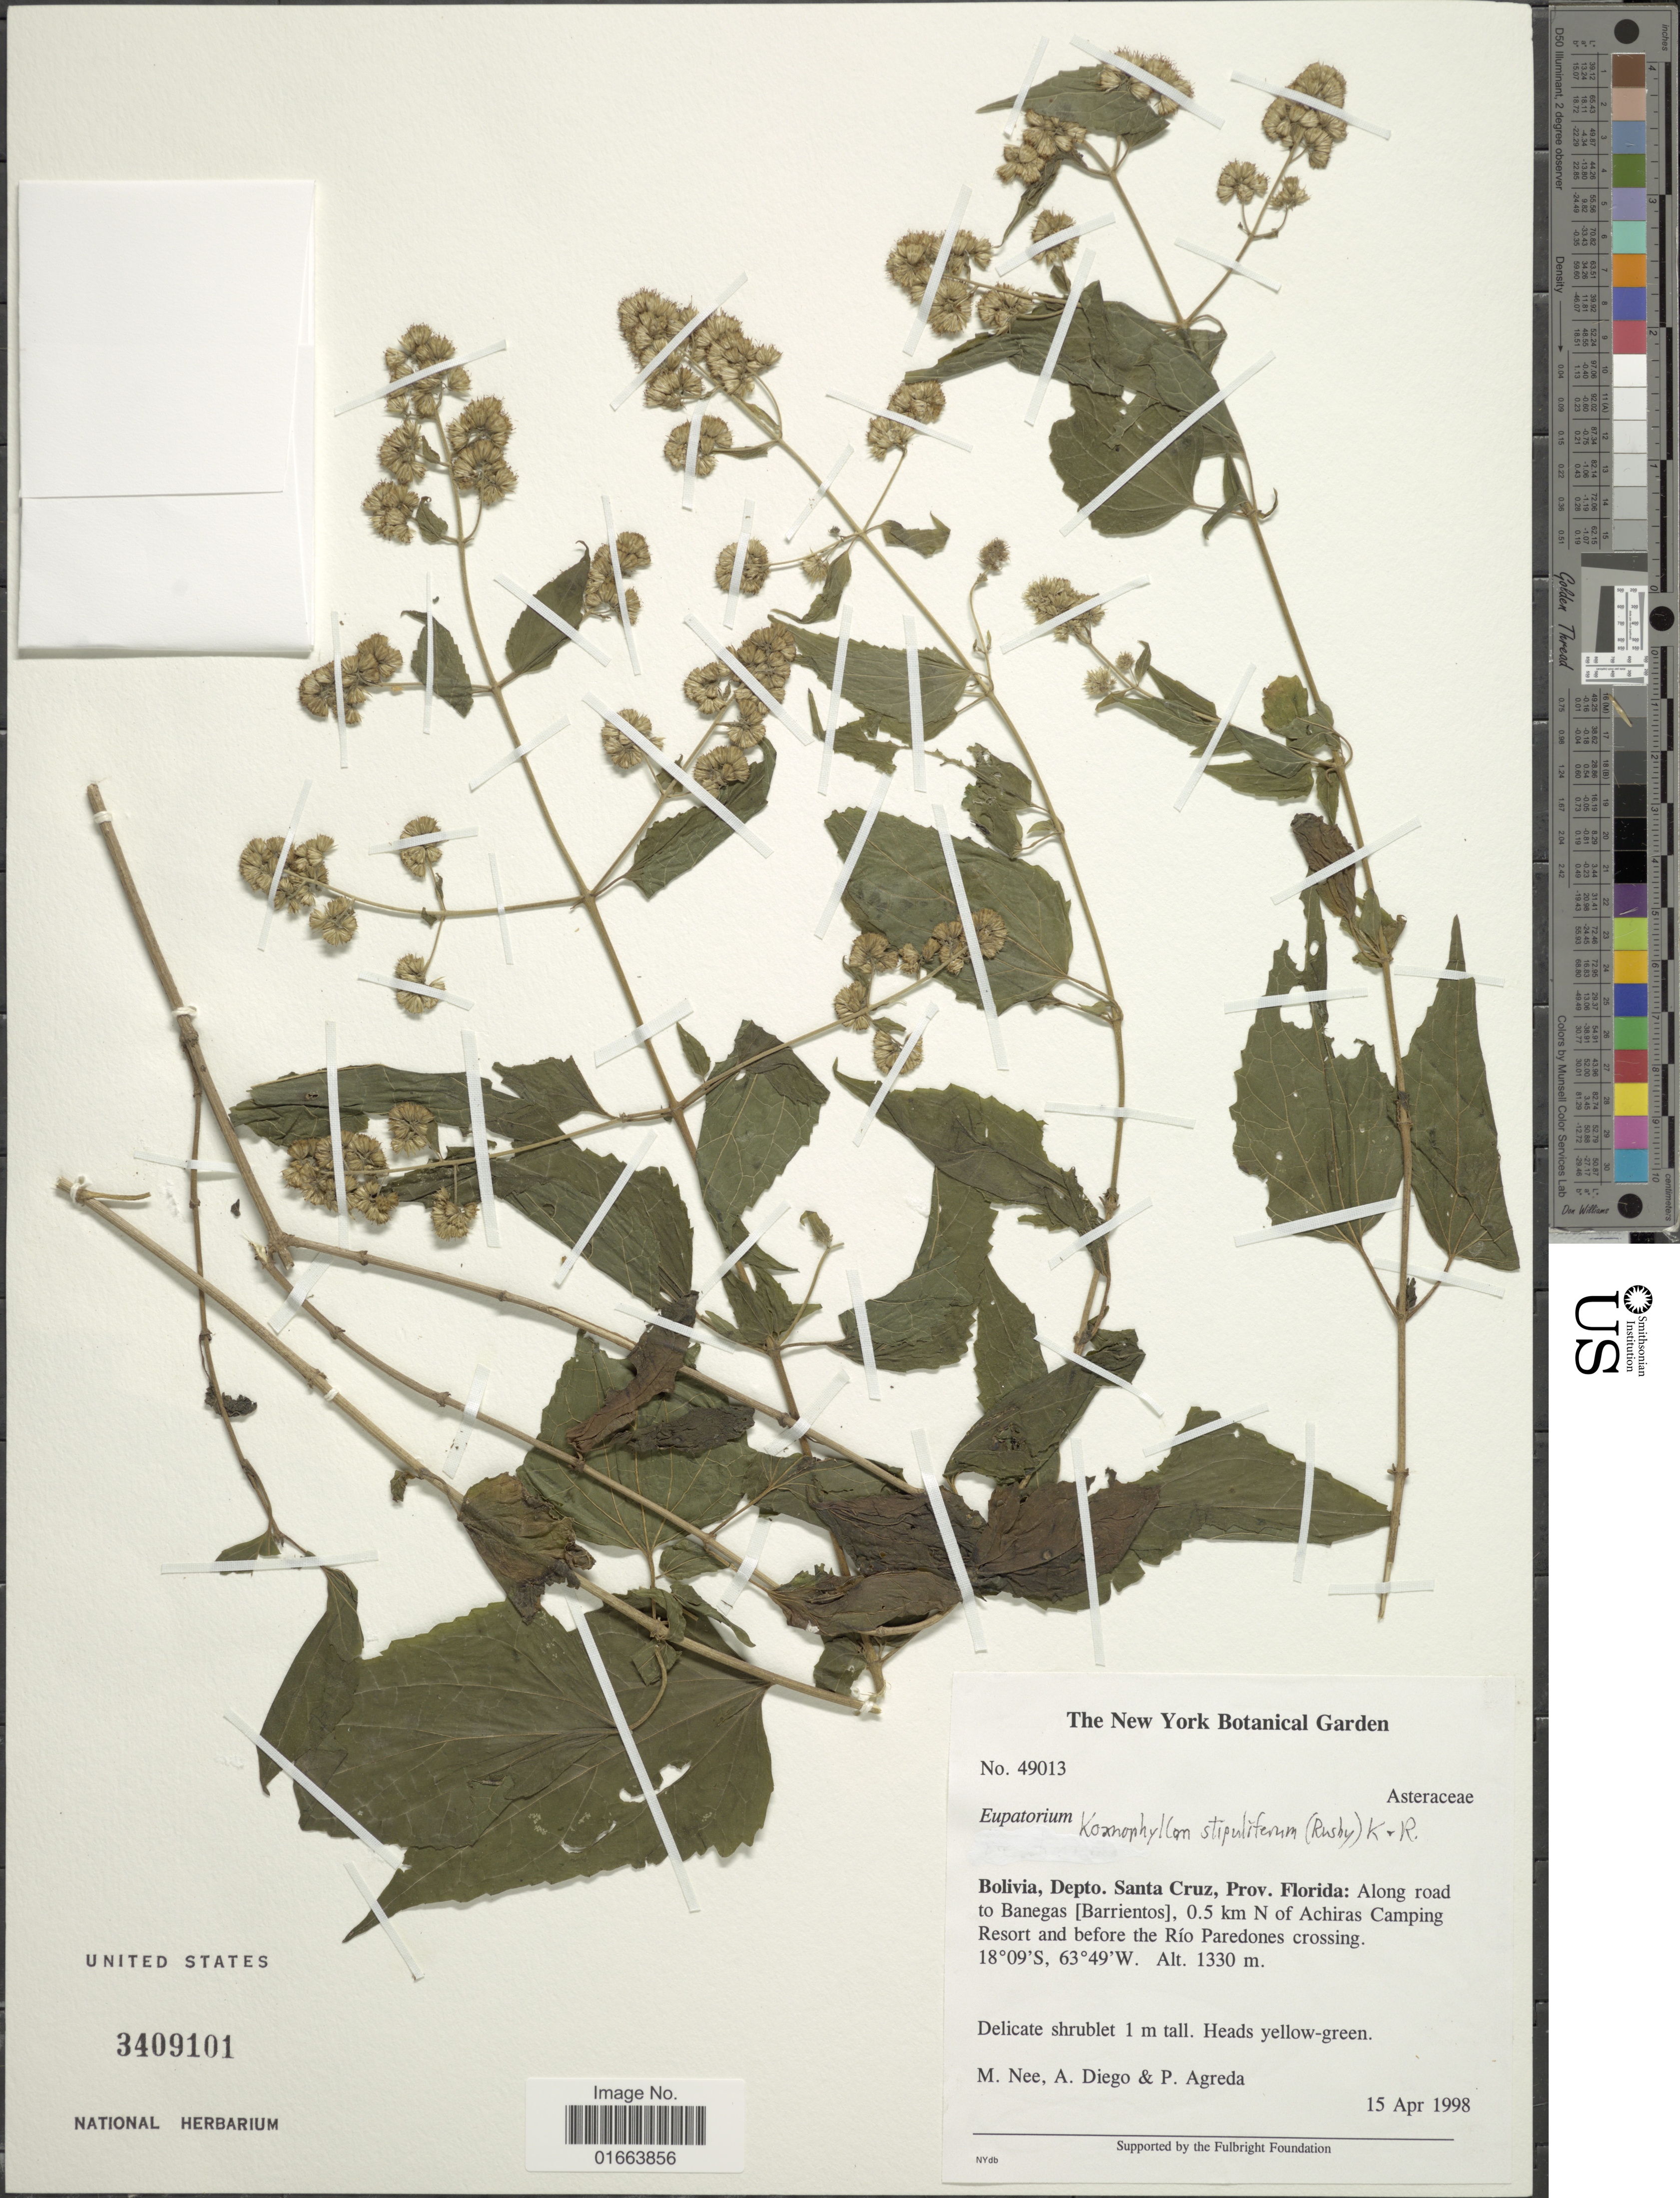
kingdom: Plantae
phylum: Tracheophyta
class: Magnoliopsida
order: Asterales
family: Asteraceae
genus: Koanophyllon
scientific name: Koanophyllon stipulifera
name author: (Rusby) R.M. King & H. Rob.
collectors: M. Nee, A. Diego & P. Agreda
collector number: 49013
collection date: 1998-04-15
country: Bolivia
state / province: Santa Cruz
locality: Prov. Florida: Along road to Banegas [Barrientos], 0.5 km N of Achiras Camping Resort and before the Río Paredones crossing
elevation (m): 1330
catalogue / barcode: US 3409101